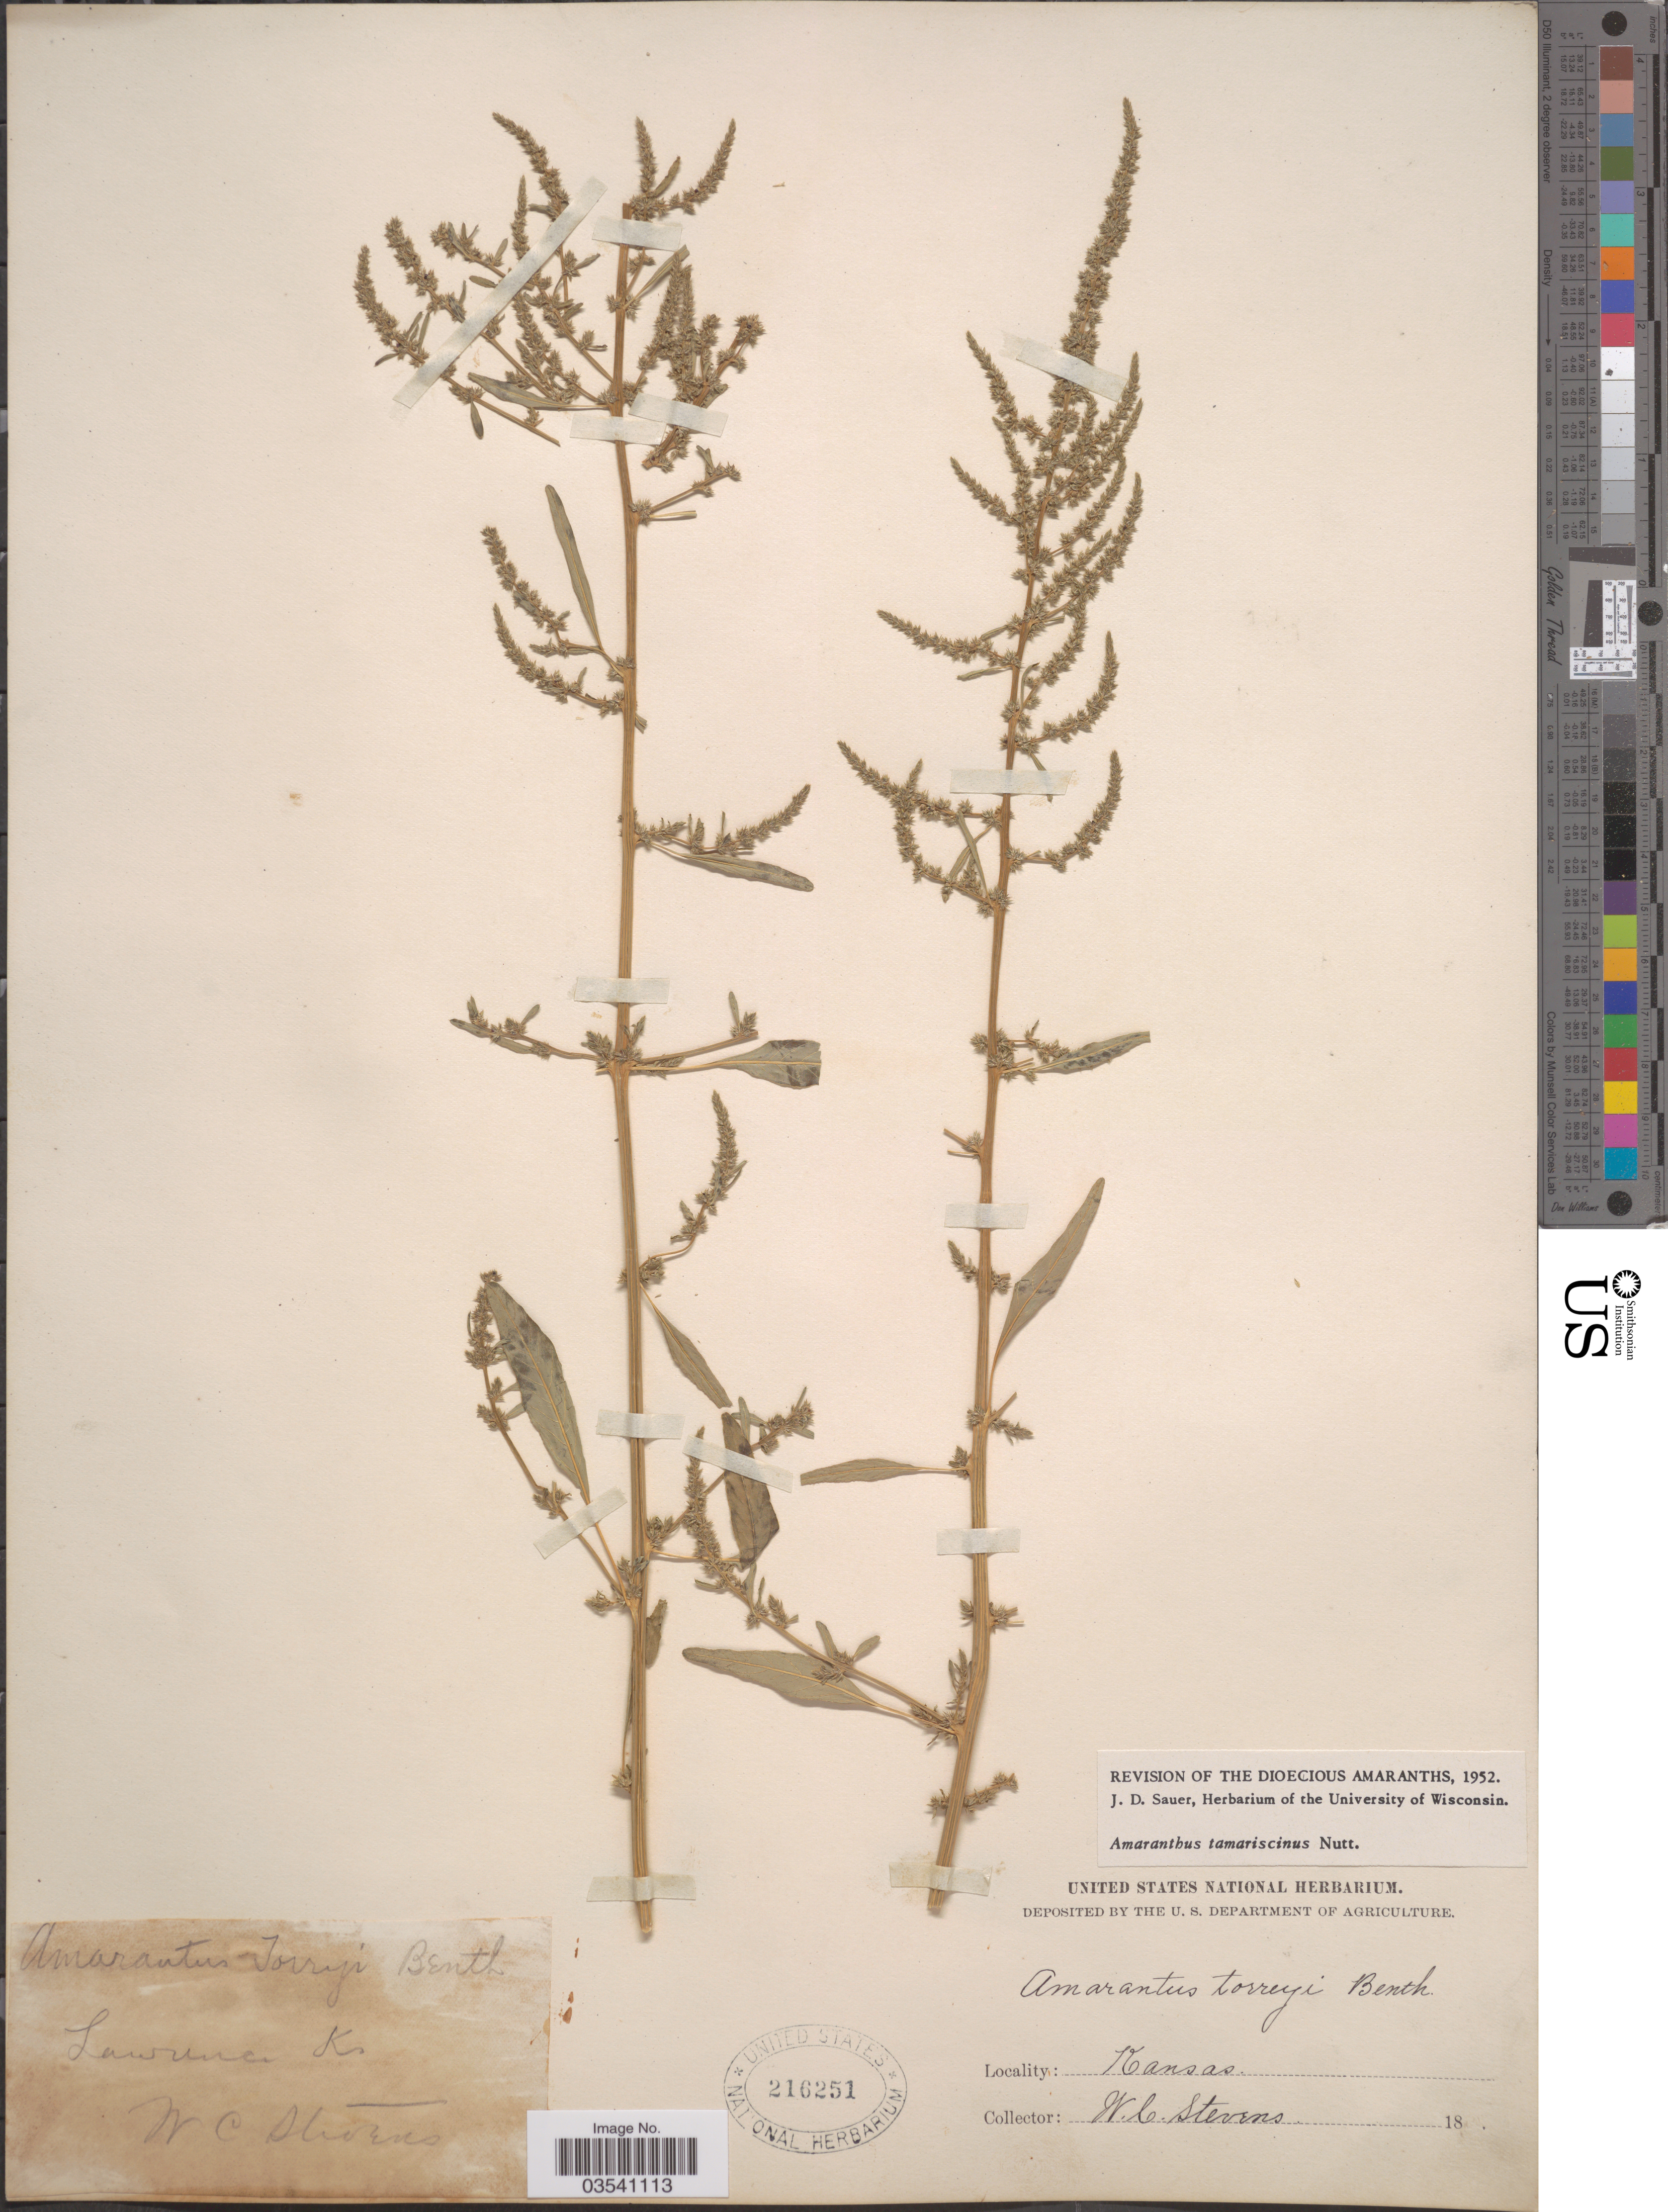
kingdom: Plantae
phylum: Tracheophyta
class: Magnoliopsida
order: Caryophyllales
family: Amaranthaceae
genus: Amaranthus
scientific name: Amaranthus tamariscinus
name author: Nutt.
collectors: W. C. Stevens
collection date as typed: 18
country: United States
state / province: Kansas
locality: Lawrence.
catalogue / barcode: US 216251